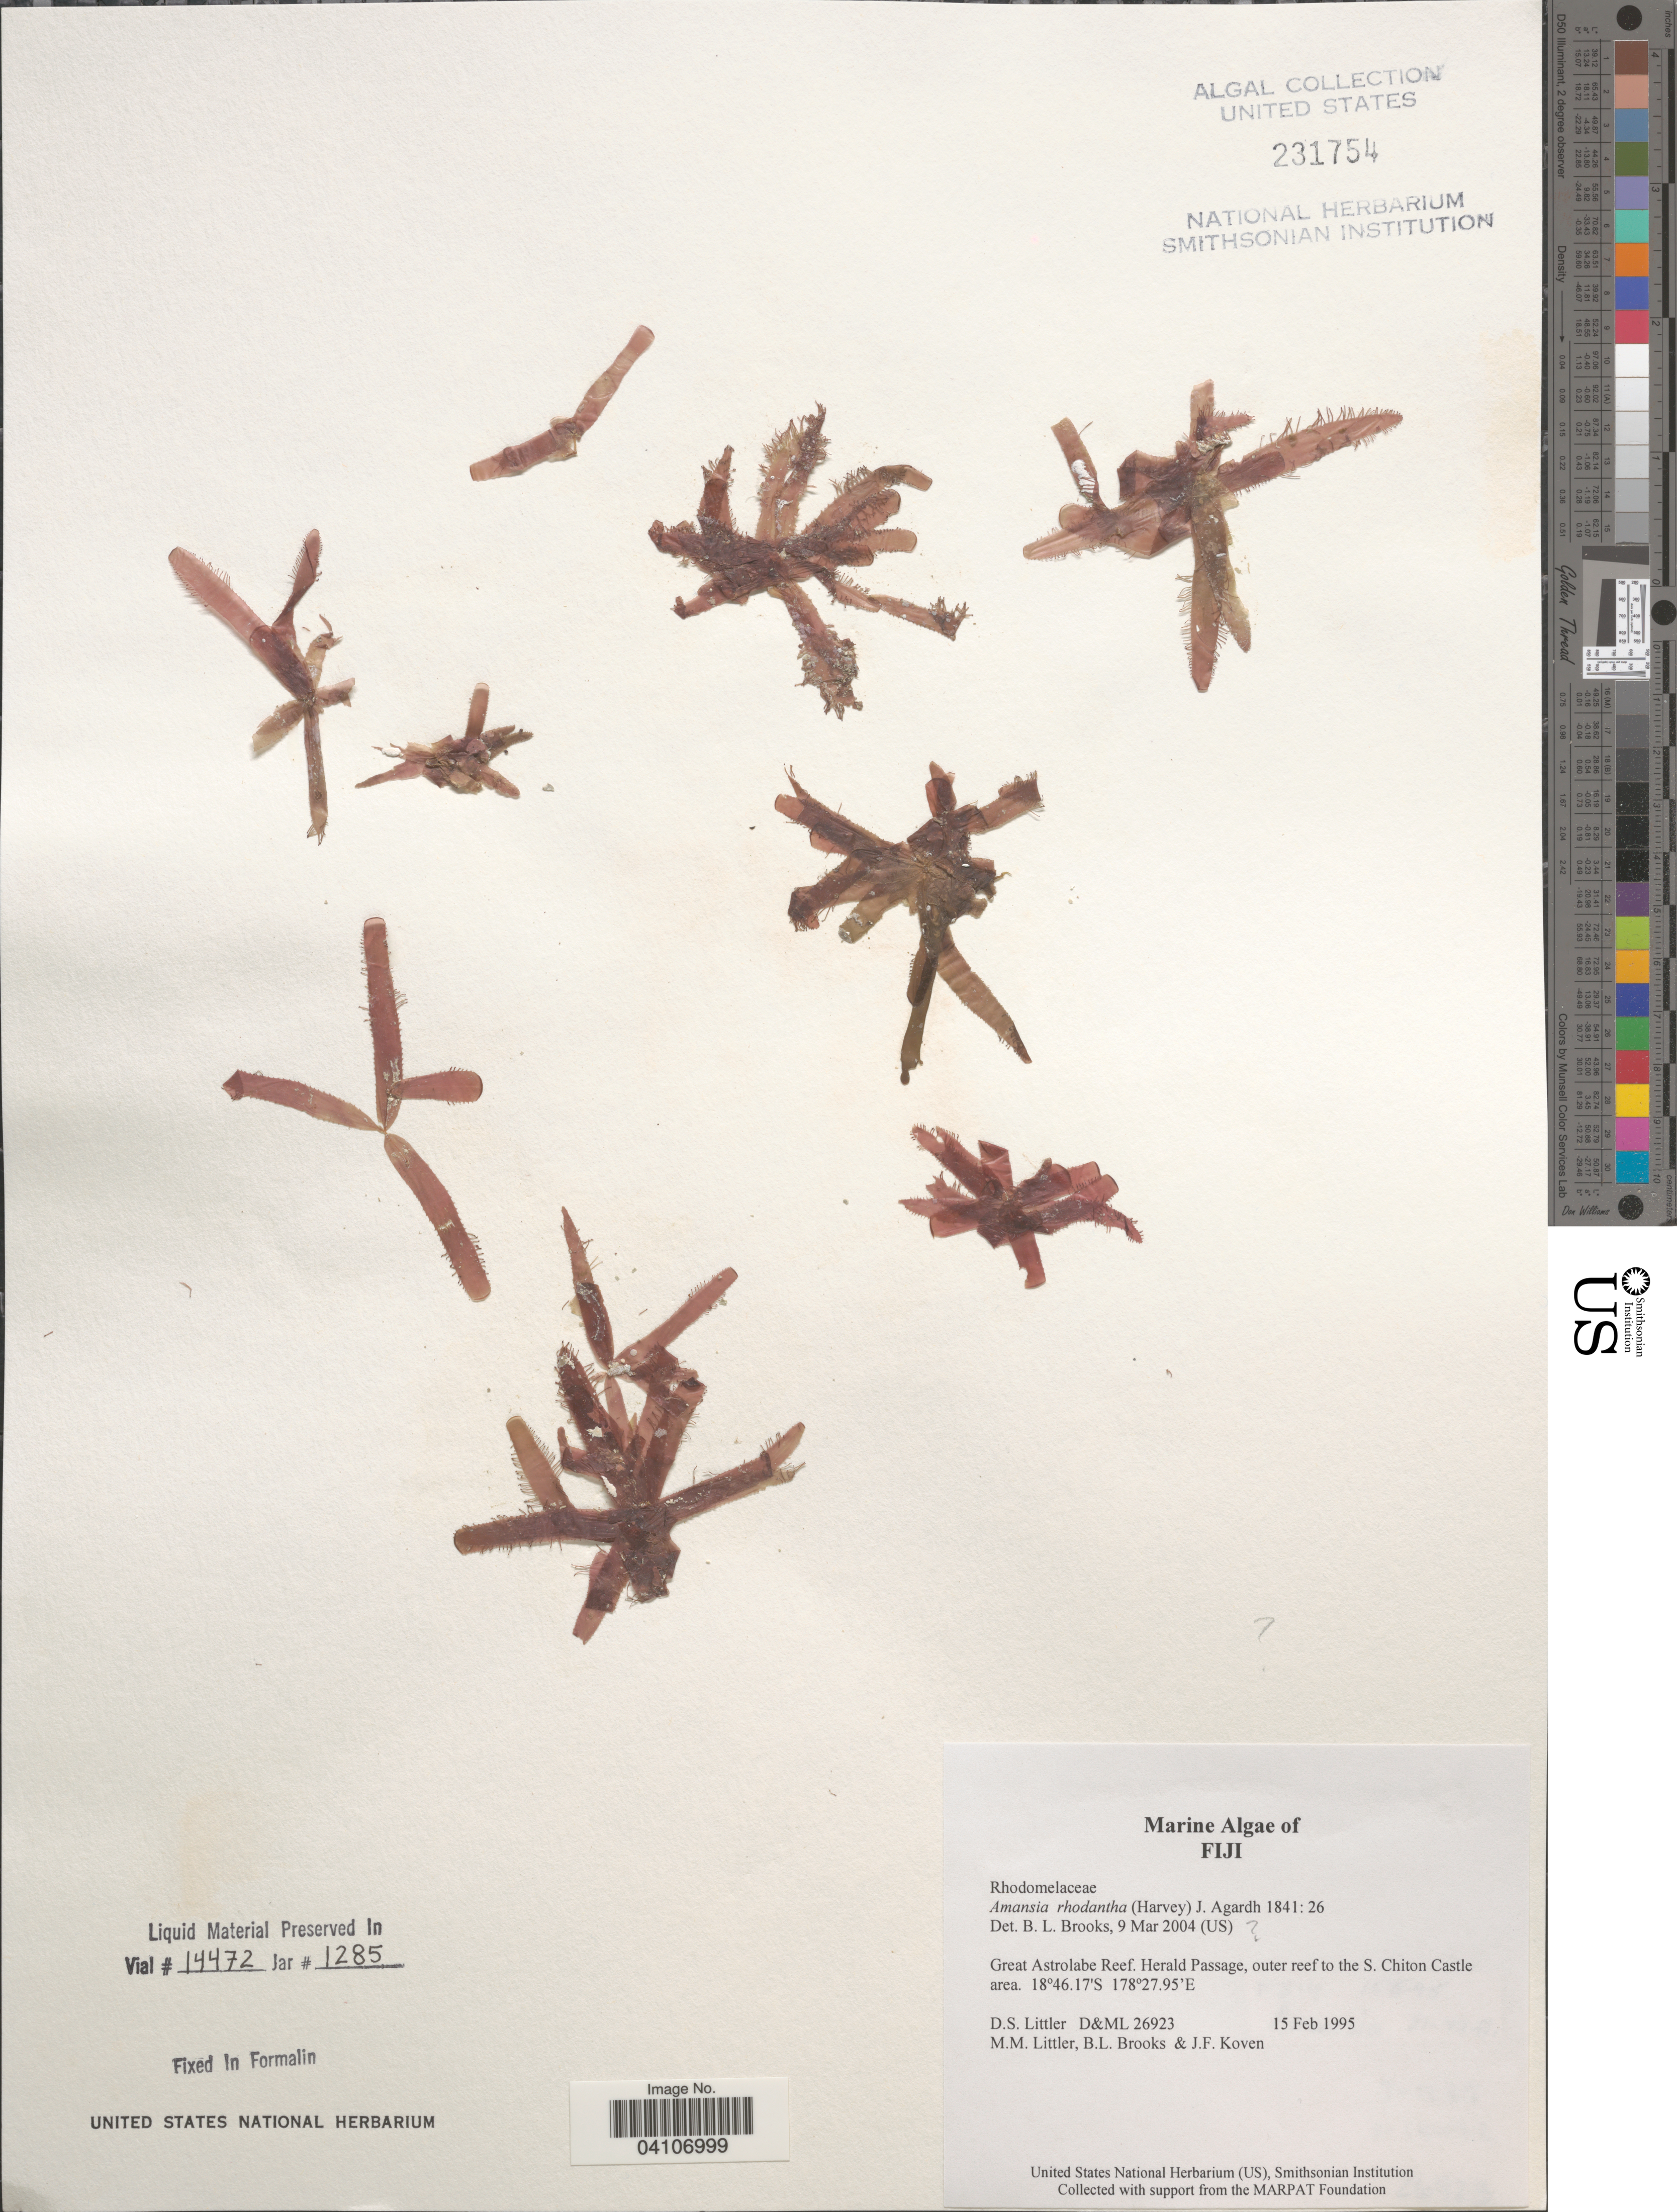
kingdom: Plantae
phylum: Rhodophyta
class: Florideophyceae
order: Ceramiales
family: Rhodomelaceae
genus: Amansia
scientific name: Amansia rhodantha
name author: (Harv.) J. Agardh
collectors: D. S. Littler, B. Brooks & J. Koven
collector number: D&ML26923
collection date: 1995-02-15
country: Fiji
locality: Great Astrolabe Reef. Herald Passage, outer reef to the S. Chiton Castle area.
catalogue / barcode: US 231754